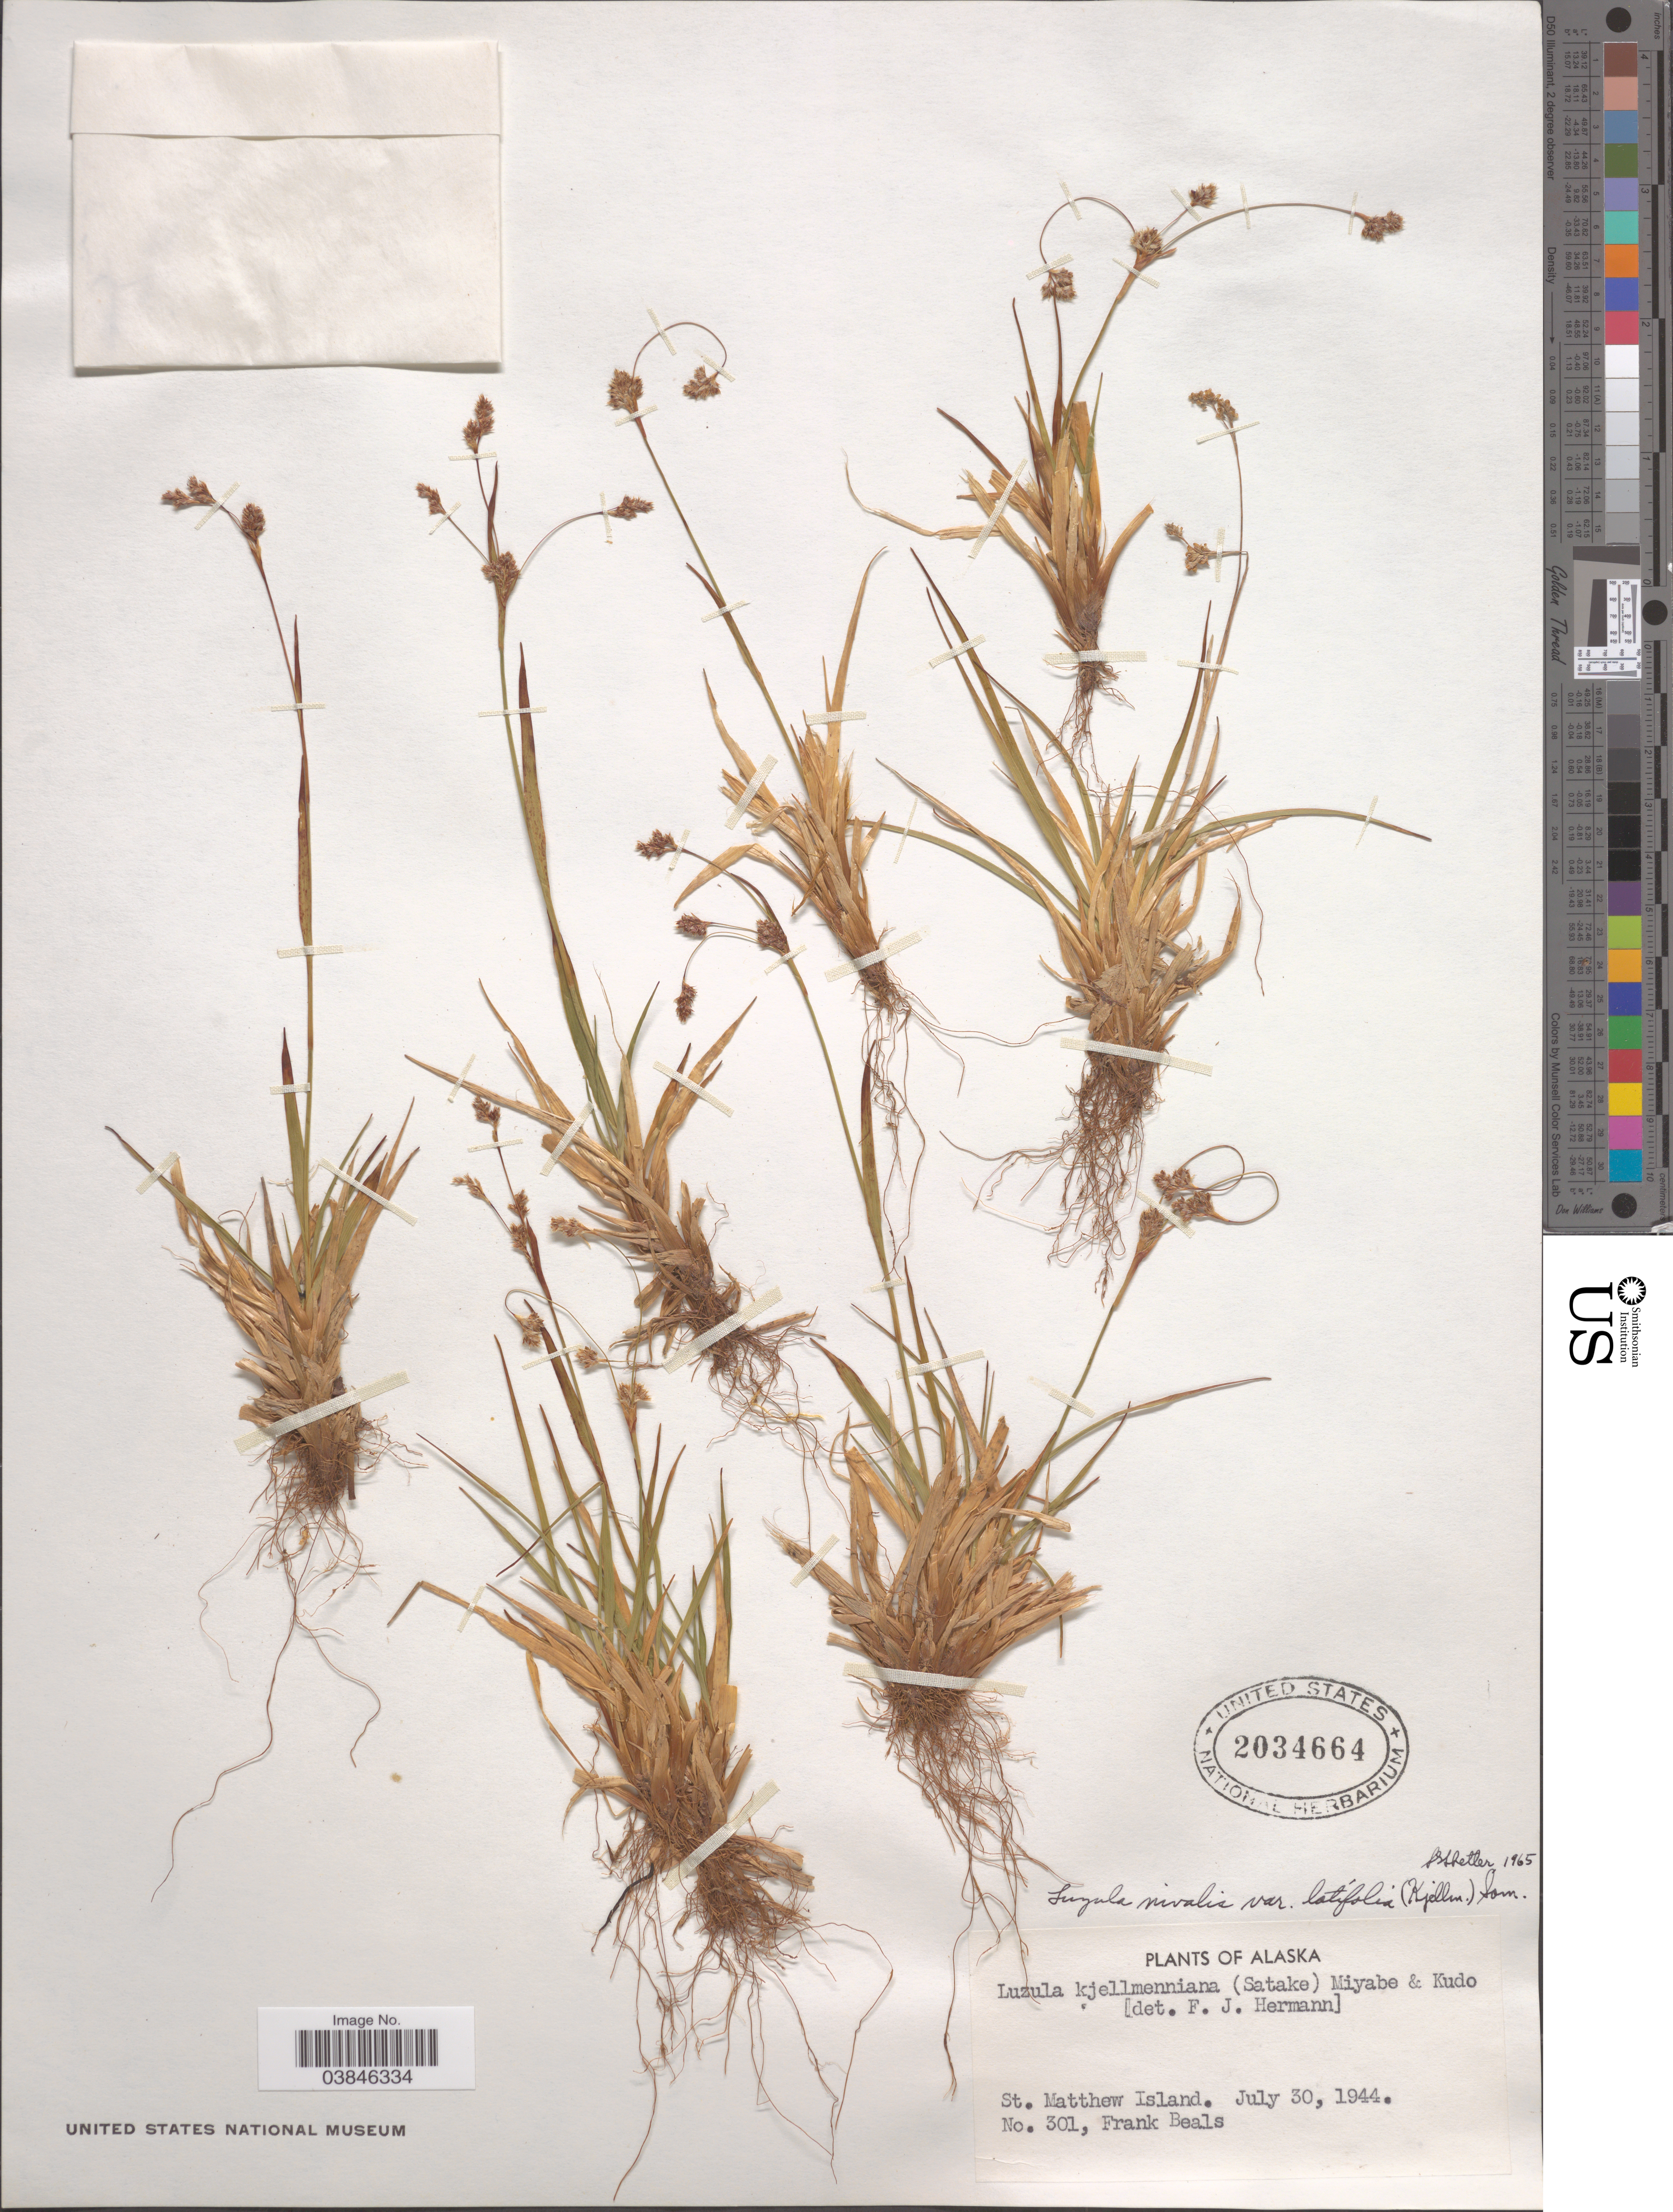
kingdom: Plantae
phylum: Tracheophyta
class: Liliopsida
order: Poales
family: Juncaceae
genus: Luzula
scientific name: Luzula nivalis var. latifolia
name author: Sam. ex Hultén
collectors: F. Beals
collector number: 301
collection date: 1944-07-30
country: United States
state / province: Alaska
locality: St. Matthew Island.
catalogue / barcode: US 2034664